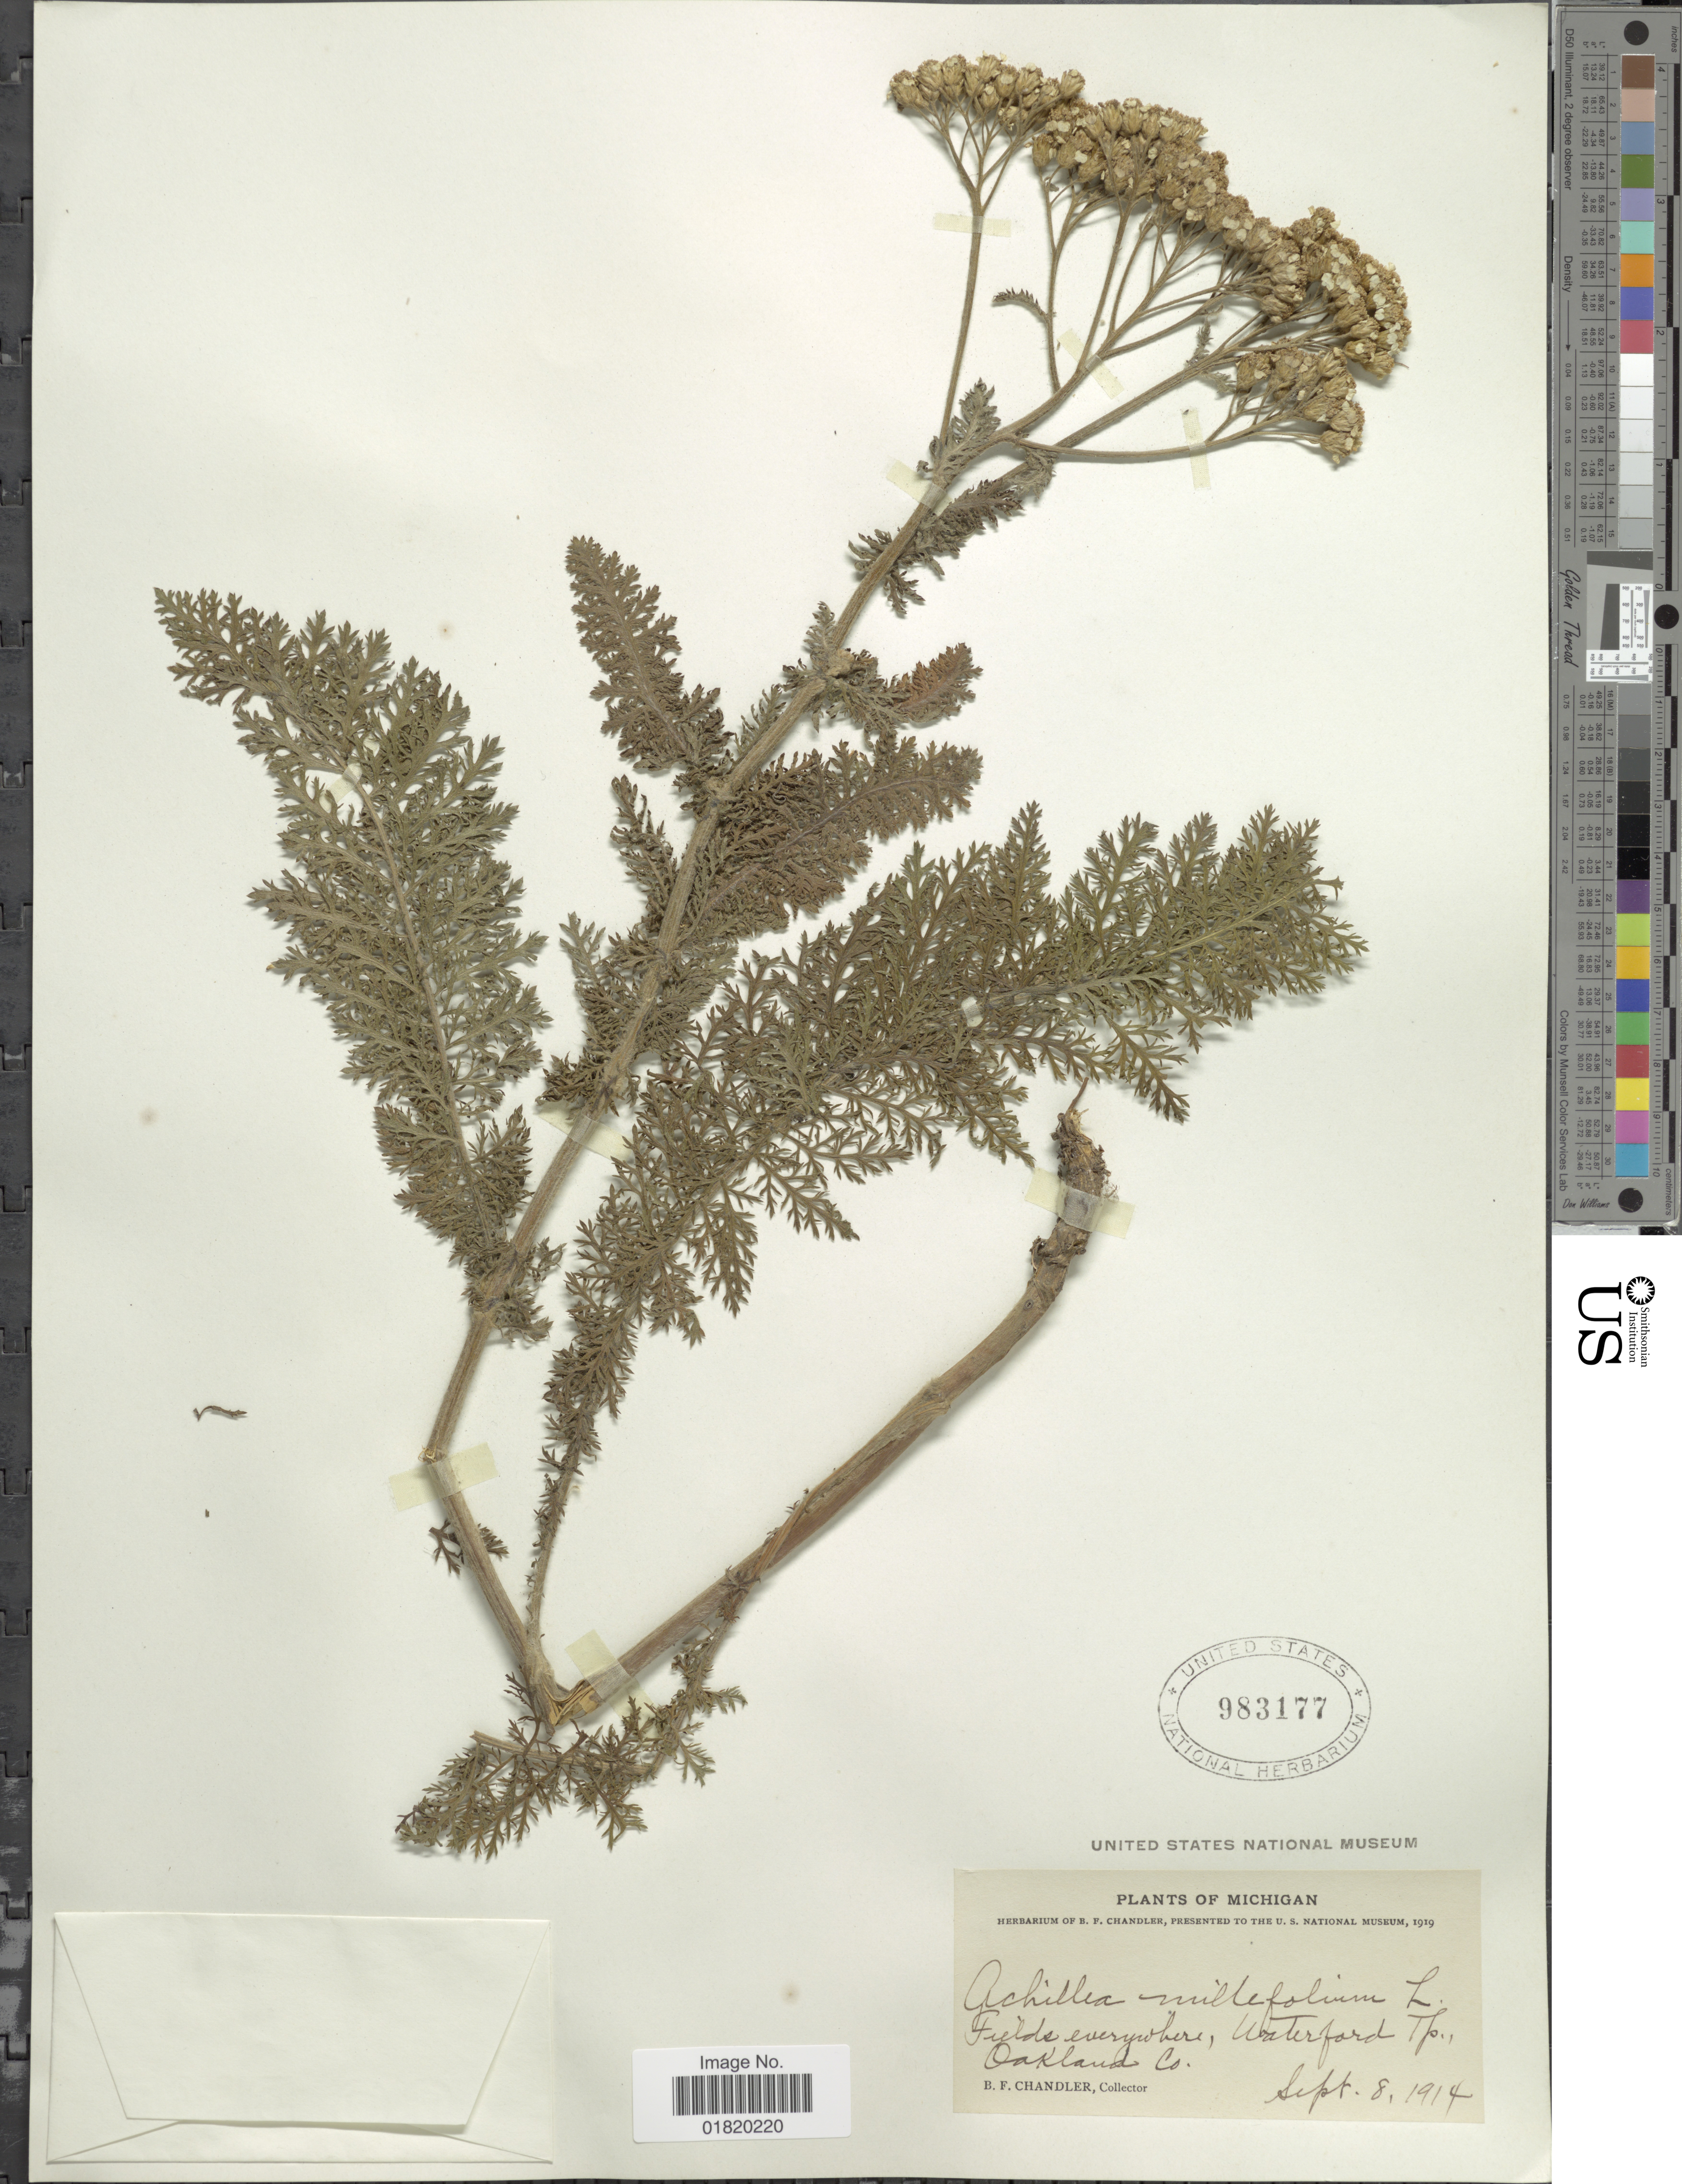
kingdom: Plantae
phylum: Tracheophyta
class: Magnoliopsida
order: Asterales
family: Asteraceae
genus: Achillea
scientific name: Achillea millefolium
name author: L.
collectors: B. F. Chandler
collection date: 1914-09-08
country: United States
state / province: Michigan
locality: Waterford Tp., Oakland Co.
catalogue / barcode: US 983177